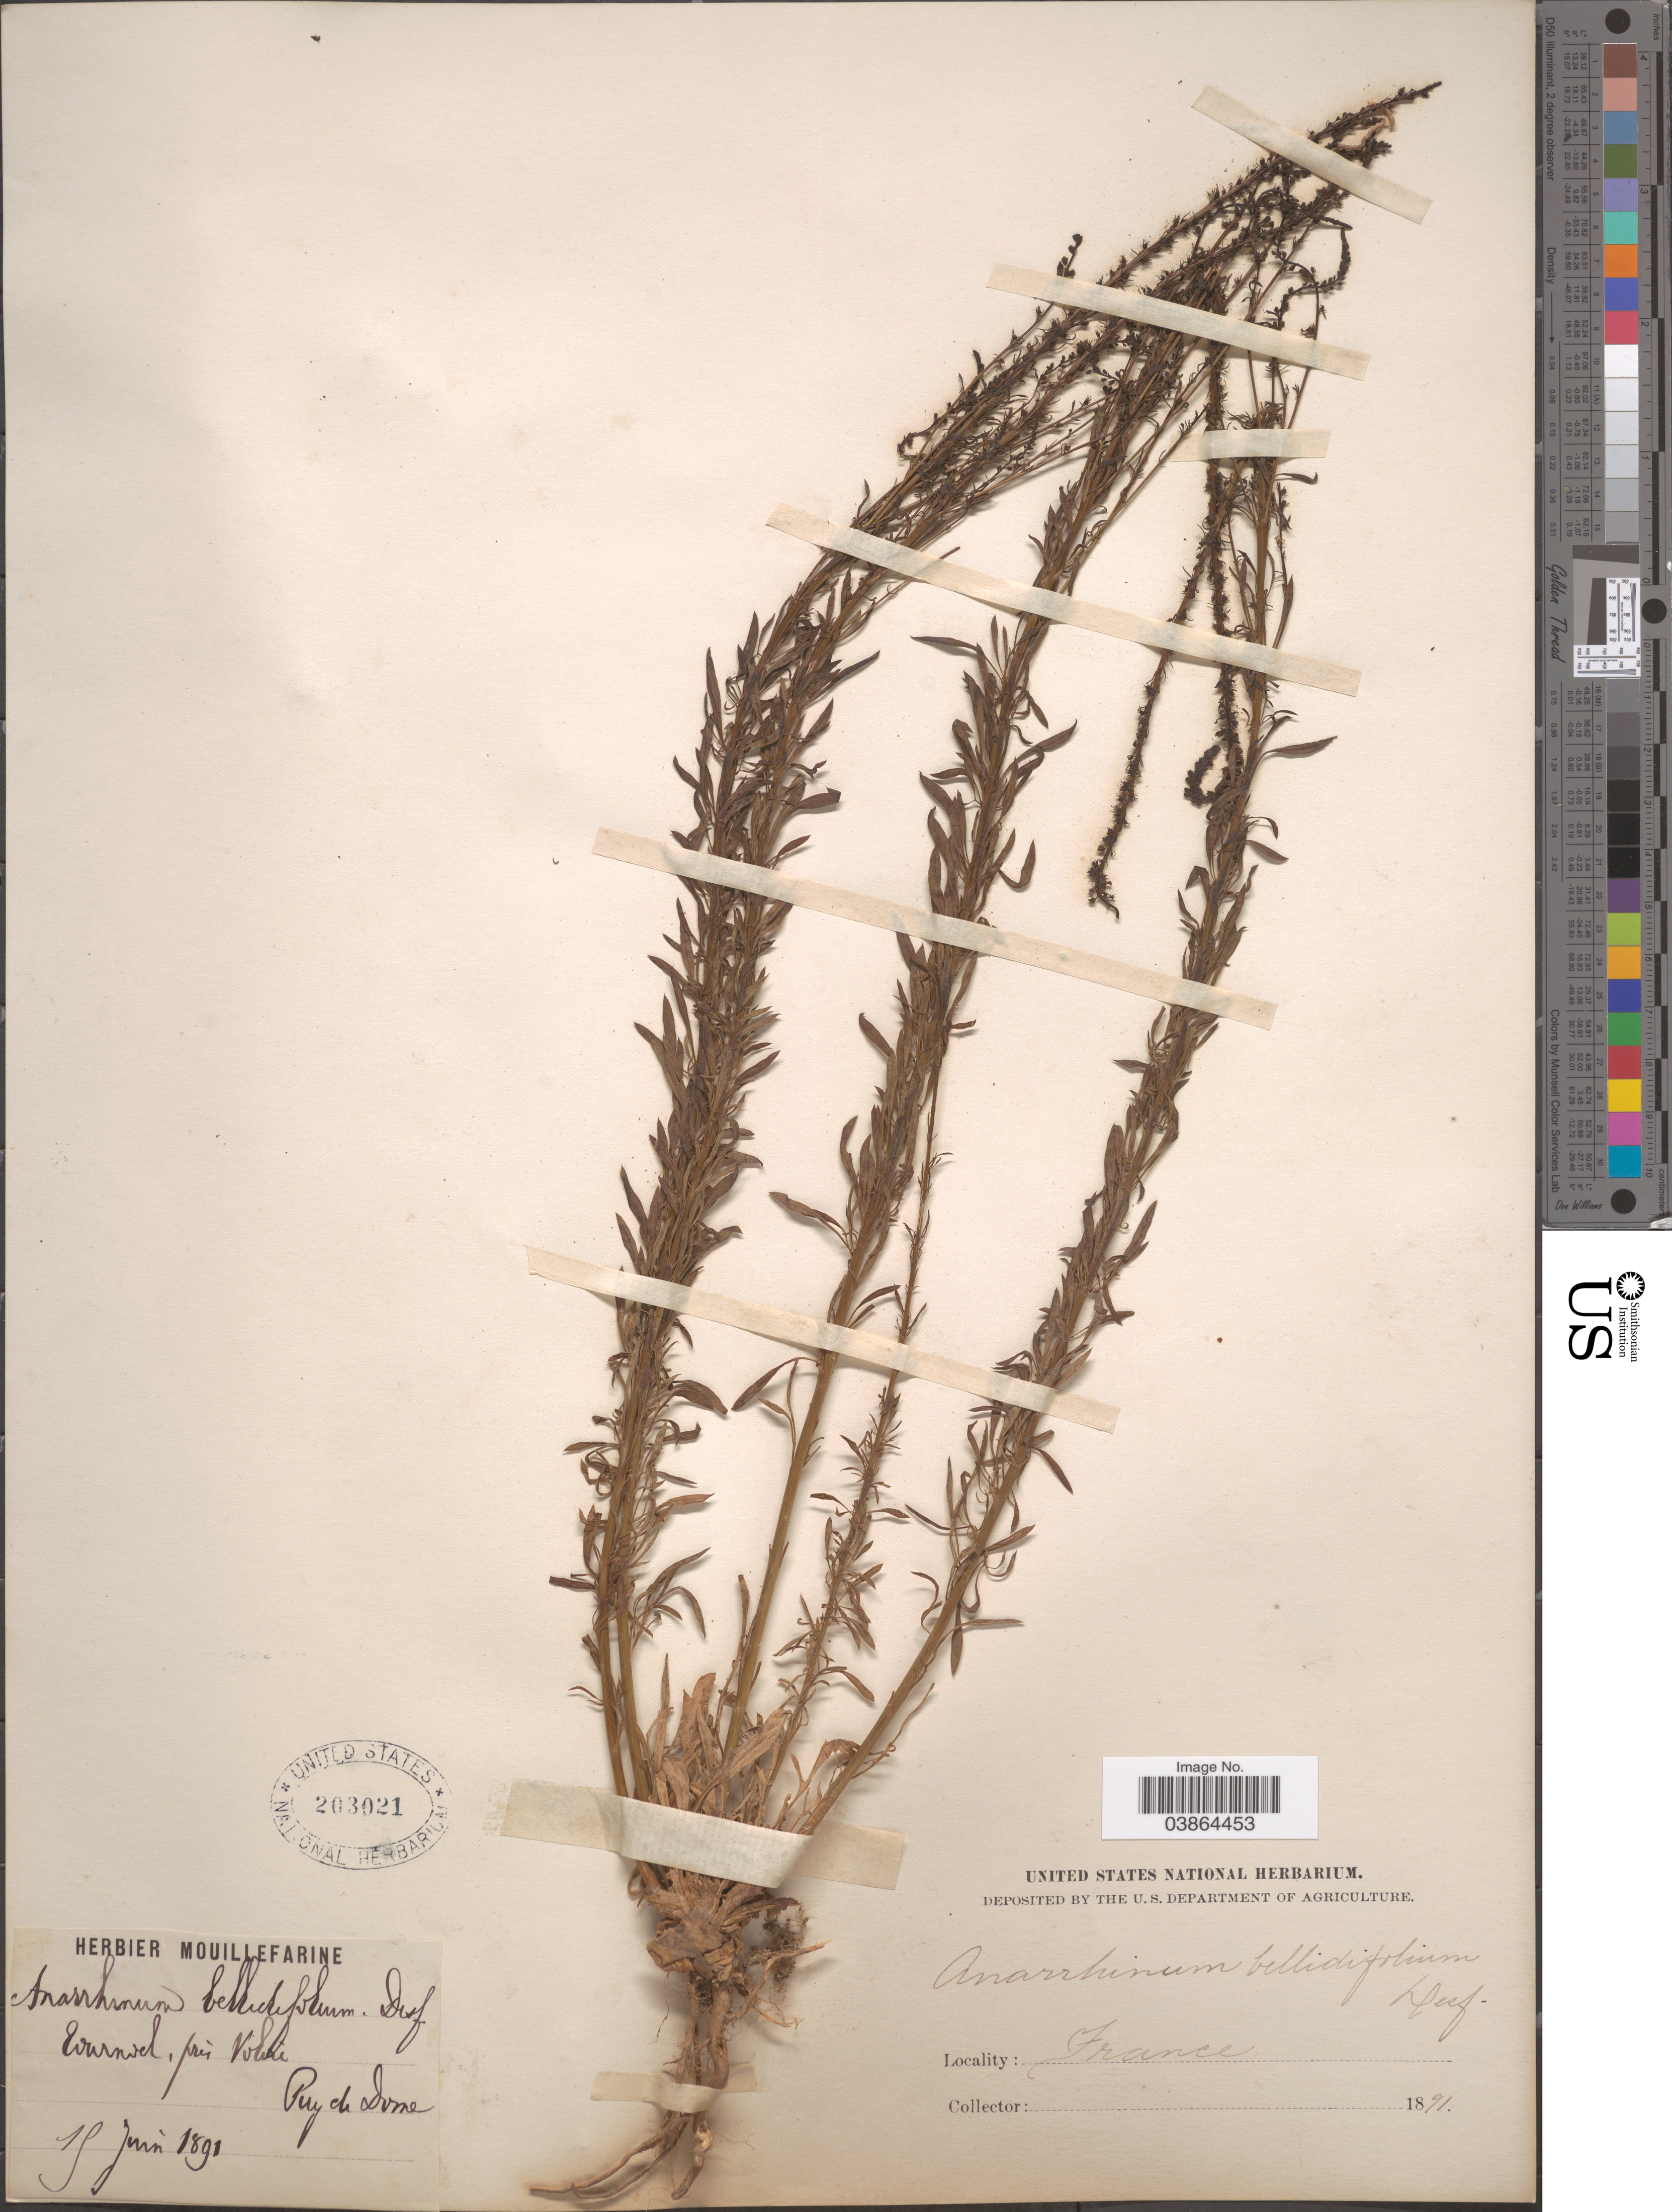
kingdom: Plantae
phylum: Tracheophyta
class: Magnoliopsida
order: Lamiales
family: Plantaginaceae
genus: Anarrhinum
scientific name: Anarrhinum bellidifolium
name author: (L.) Willd.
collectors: ex herb. Mouillefarine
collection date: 1891-06-15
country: France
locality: Evarnvel [interpreted]. prés Volvic. Puy de Dome.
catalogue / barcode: US 203021